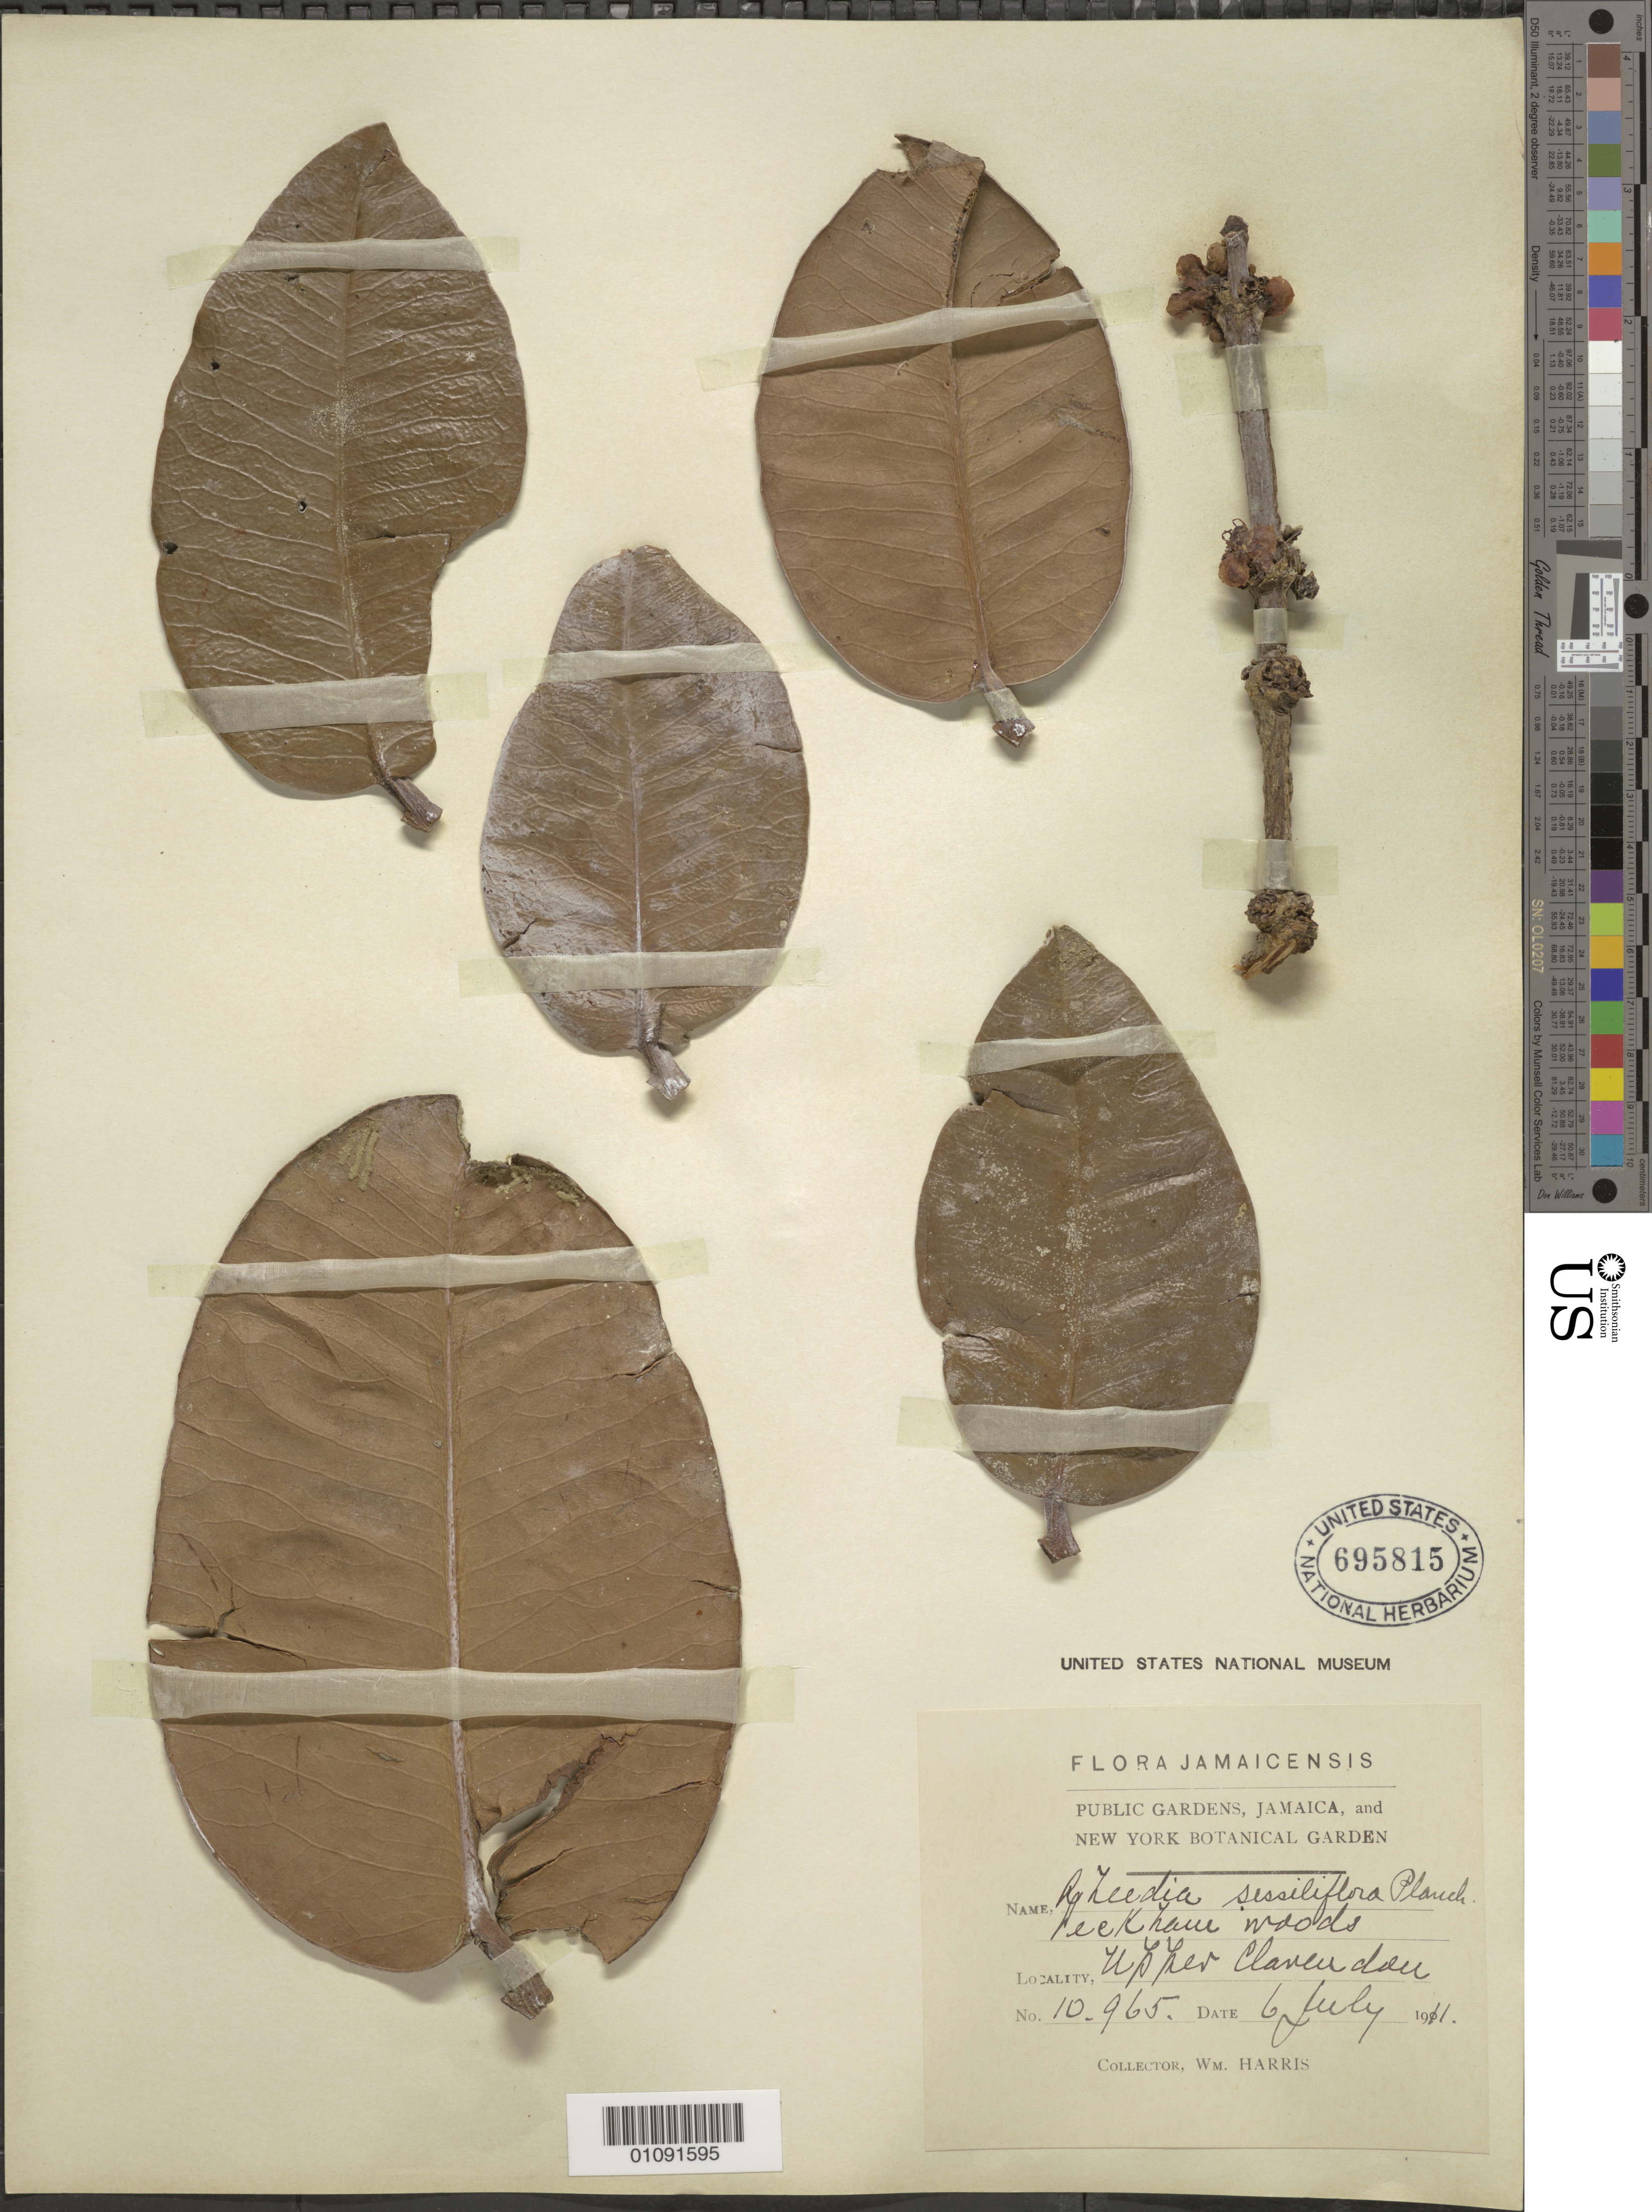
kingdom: Plantae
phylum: Tracheophyta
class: Magnoliopsida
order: Malpighiales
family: Clusiaceae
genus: Garcinia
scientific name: Garcinia humilis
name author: (Vahl) C.D. Adams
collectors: W. Harris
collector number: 10965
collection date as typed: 06 Jul 1911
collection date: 1911-07-06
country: Jamaica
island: Jamaica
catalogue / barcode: US 695815